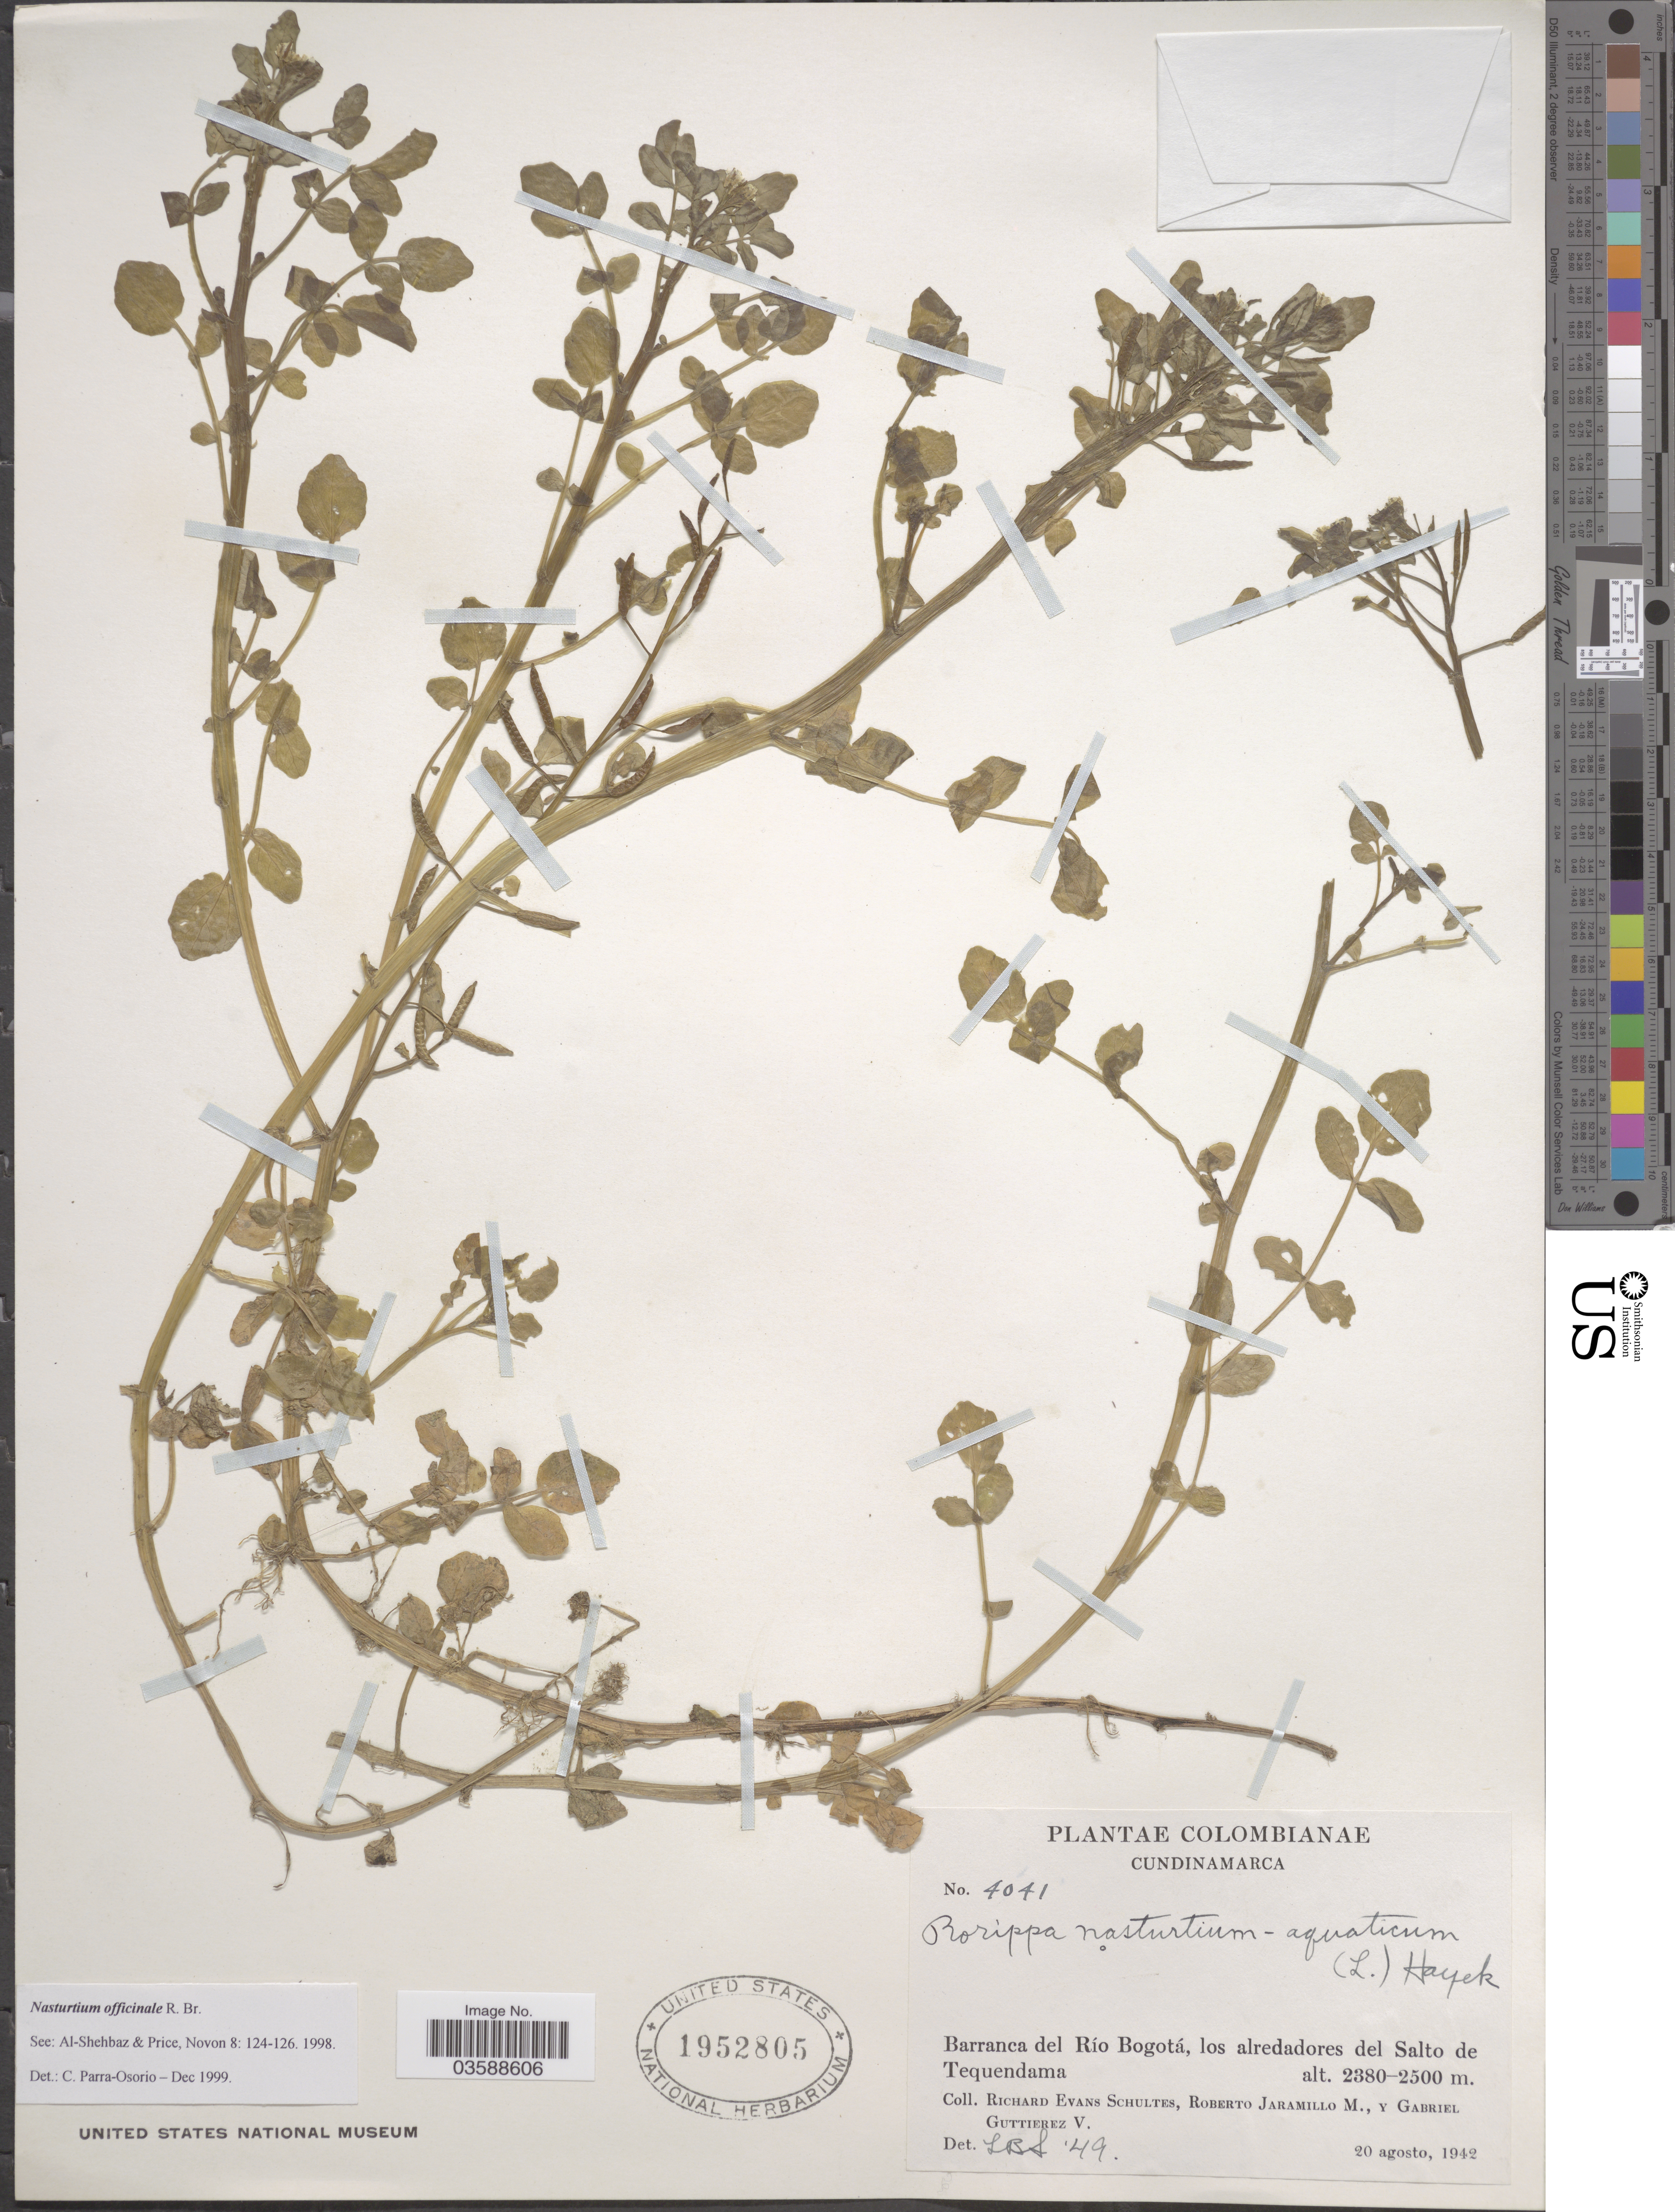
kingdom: Plantae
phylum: Tracheophyta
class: Magnoliopsida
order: Brassicales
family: Brassicaceae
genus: Nasturtium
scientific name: Nasturtium officinale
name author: R. Br.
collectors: R. E. Schultes, R. Jaramillo M. & G. Guttierez V.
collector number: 4041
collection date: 1942-08-20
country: Colombia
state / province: Cundinamarca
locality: Barranca del Río Bogotá, los alredadores del Salto de Tequendama.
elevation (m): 2380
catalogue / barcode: US 1952805